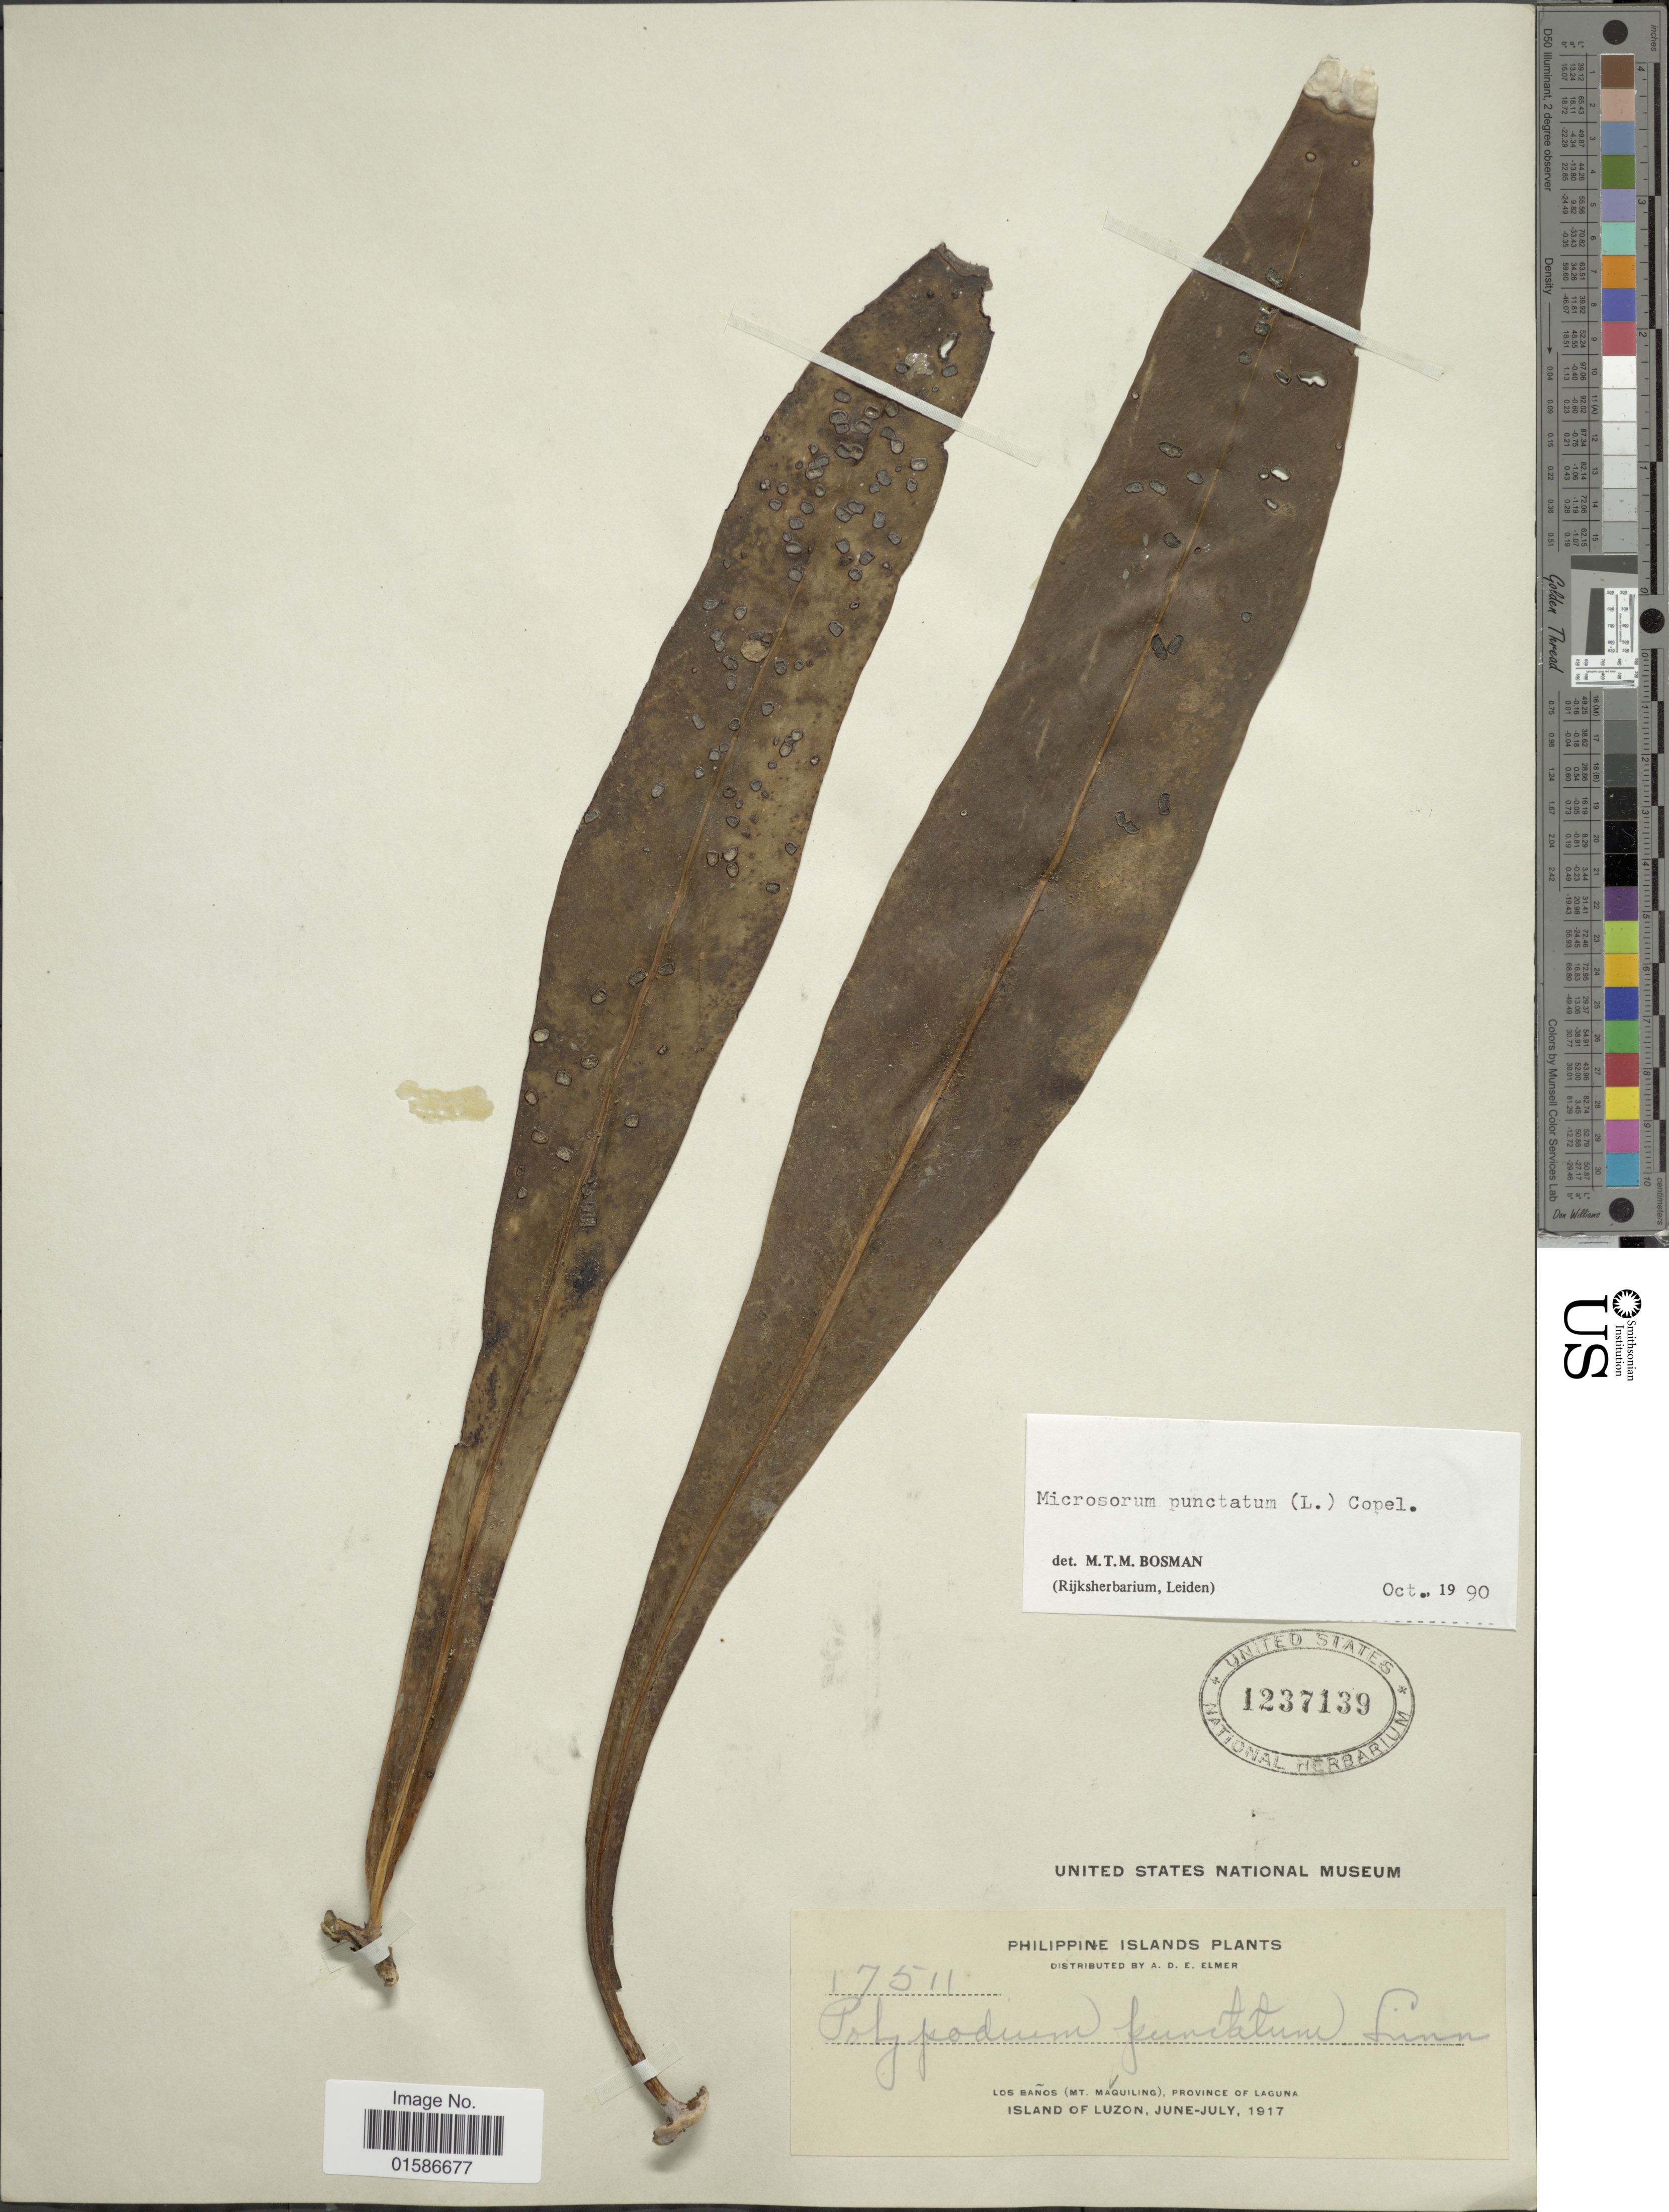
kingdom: Plantae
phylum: Tracheophyta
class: Polypodiopsida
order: Polypodiales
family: Polypodiaceae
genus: Microsorum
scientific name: Microsorum punctatum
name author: (L.) Copel.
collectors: A. D. E. Elmer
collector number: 17511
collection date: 1917-06/1917-07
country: Philippines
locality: Philippine Islands, Los Baños (Mt Maquiling), Province of Laguna, Island of Luzon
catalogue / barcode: US 1237139